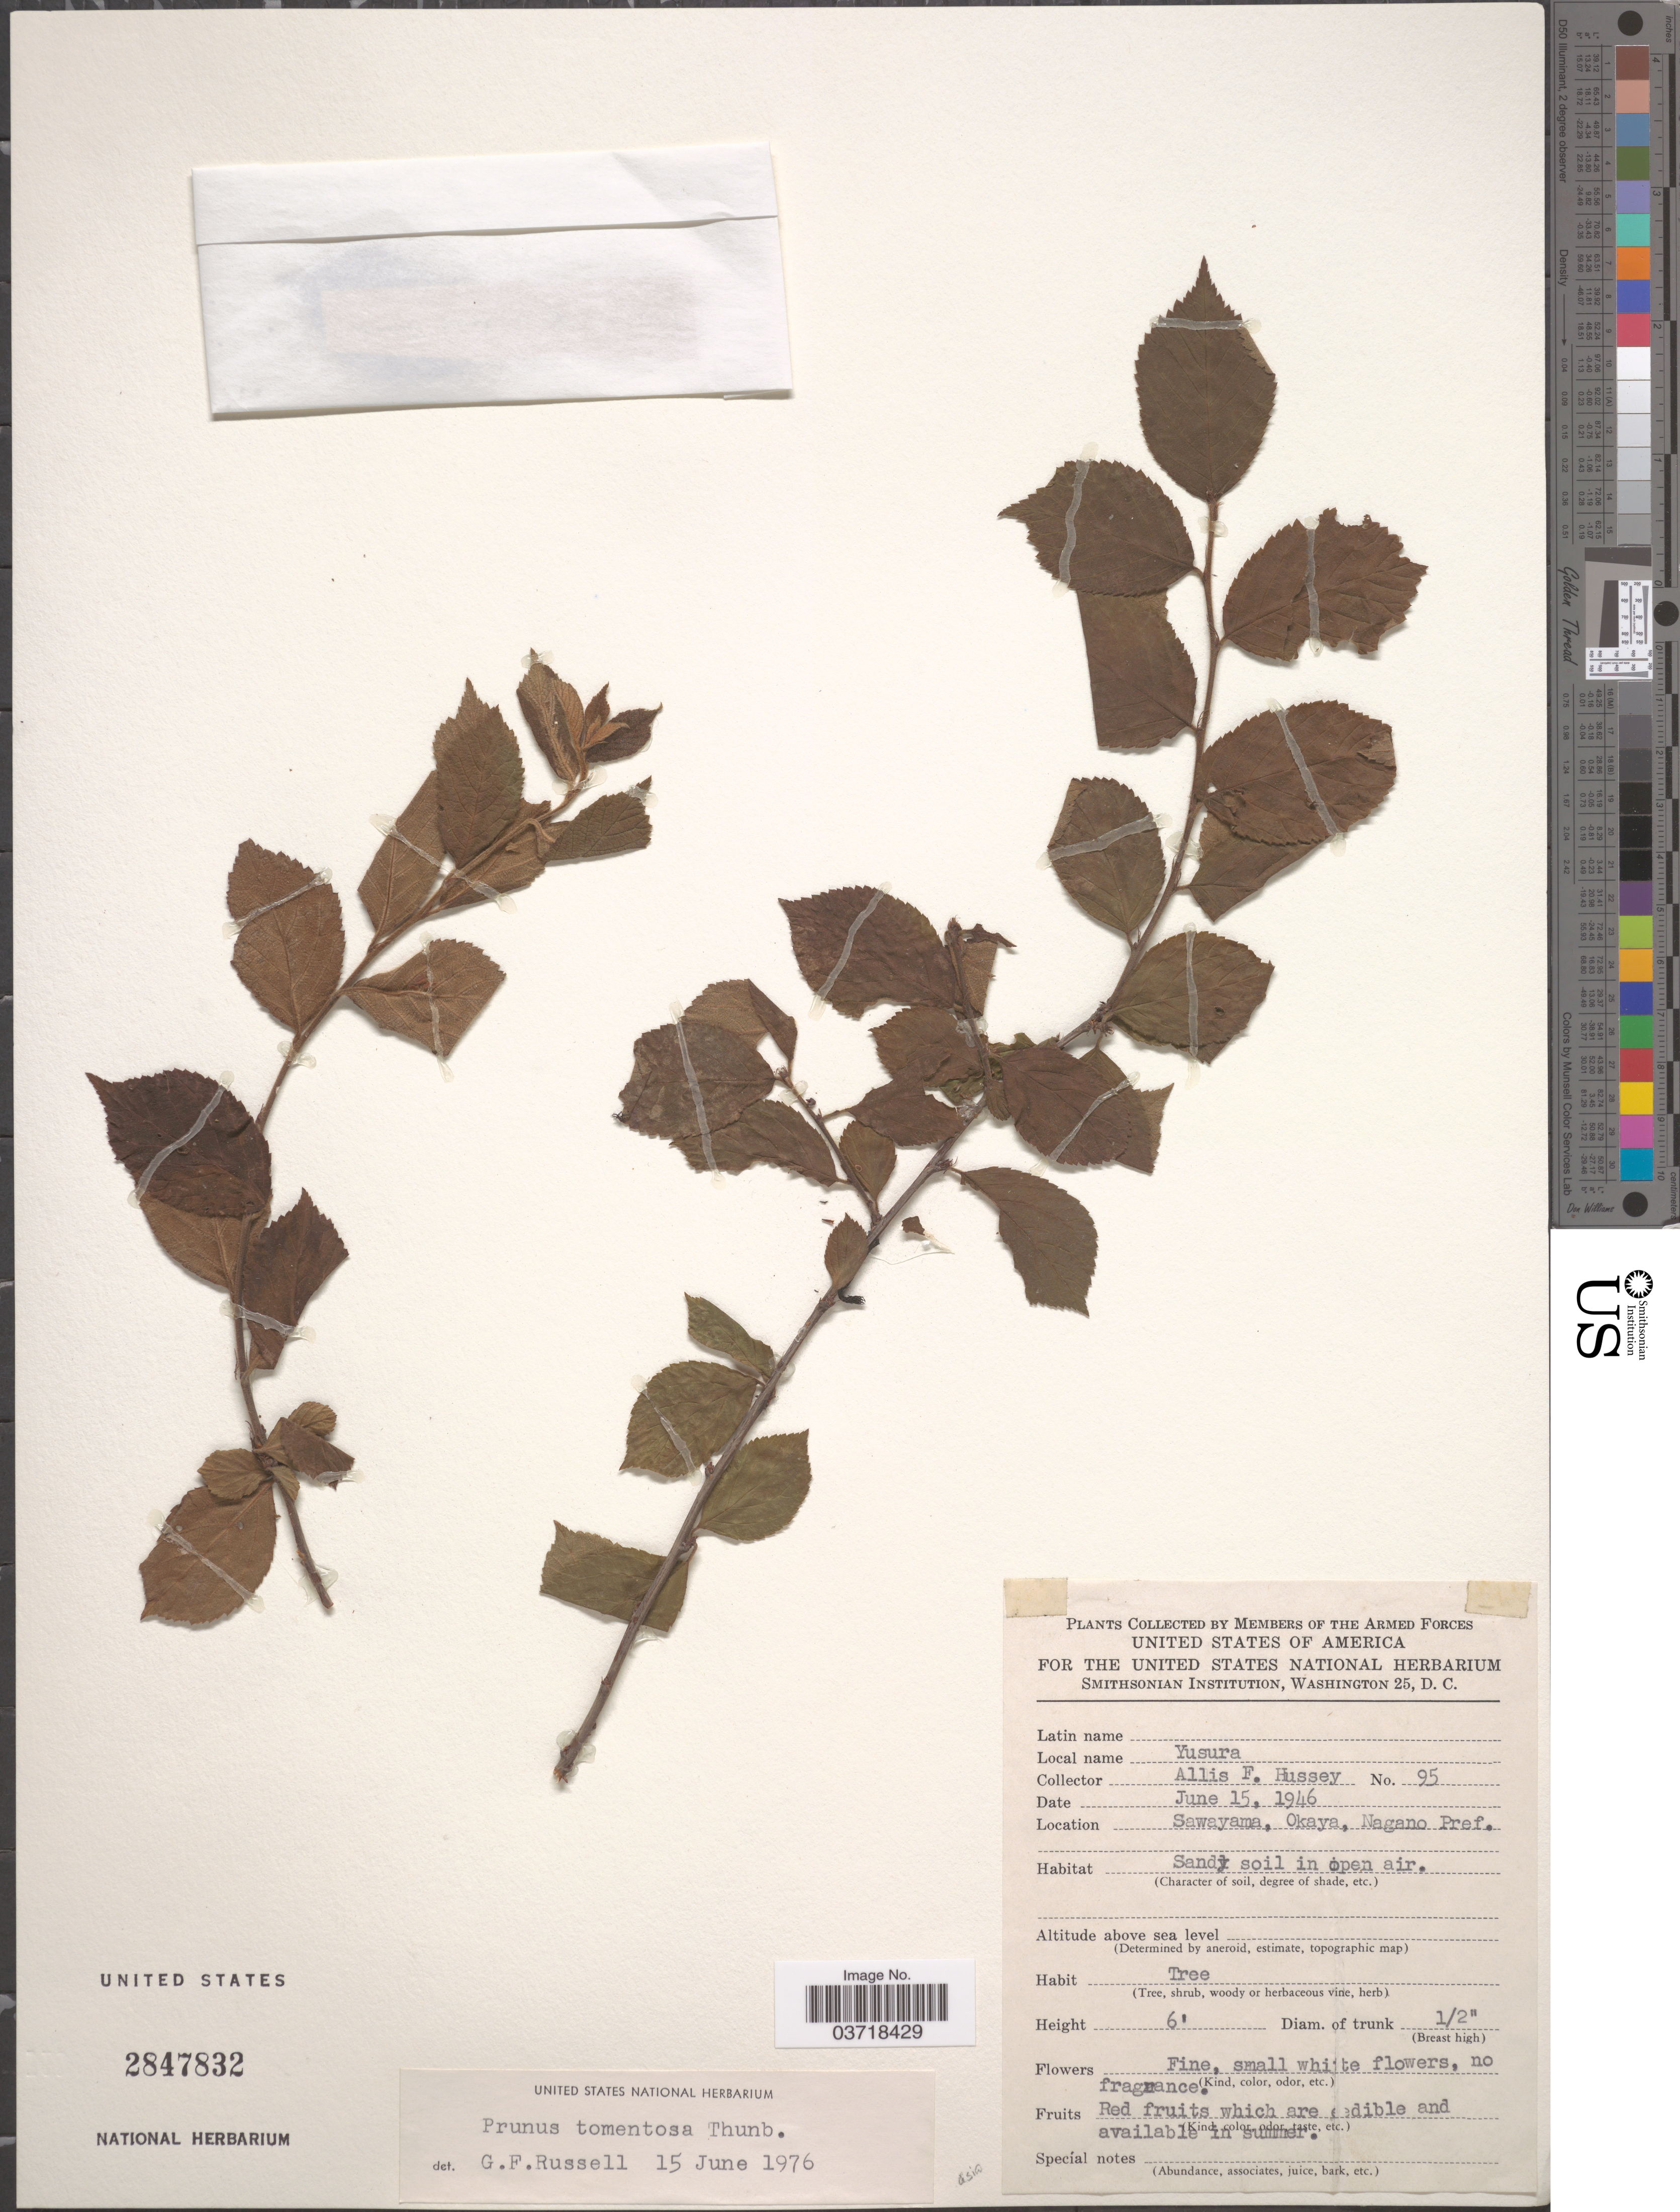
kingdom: Plantae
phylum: Tracheophyta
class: Magnoliopsida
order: Rosales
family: Rosaceae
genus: Prunus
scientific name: Prunus tomentosa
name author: Thunb.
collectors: A. Hussey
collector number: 95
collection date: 1946-06-15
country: Japan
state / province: Nagano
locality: Sawayama, Okaya, Nagano Pref.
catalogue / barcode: US 2847832